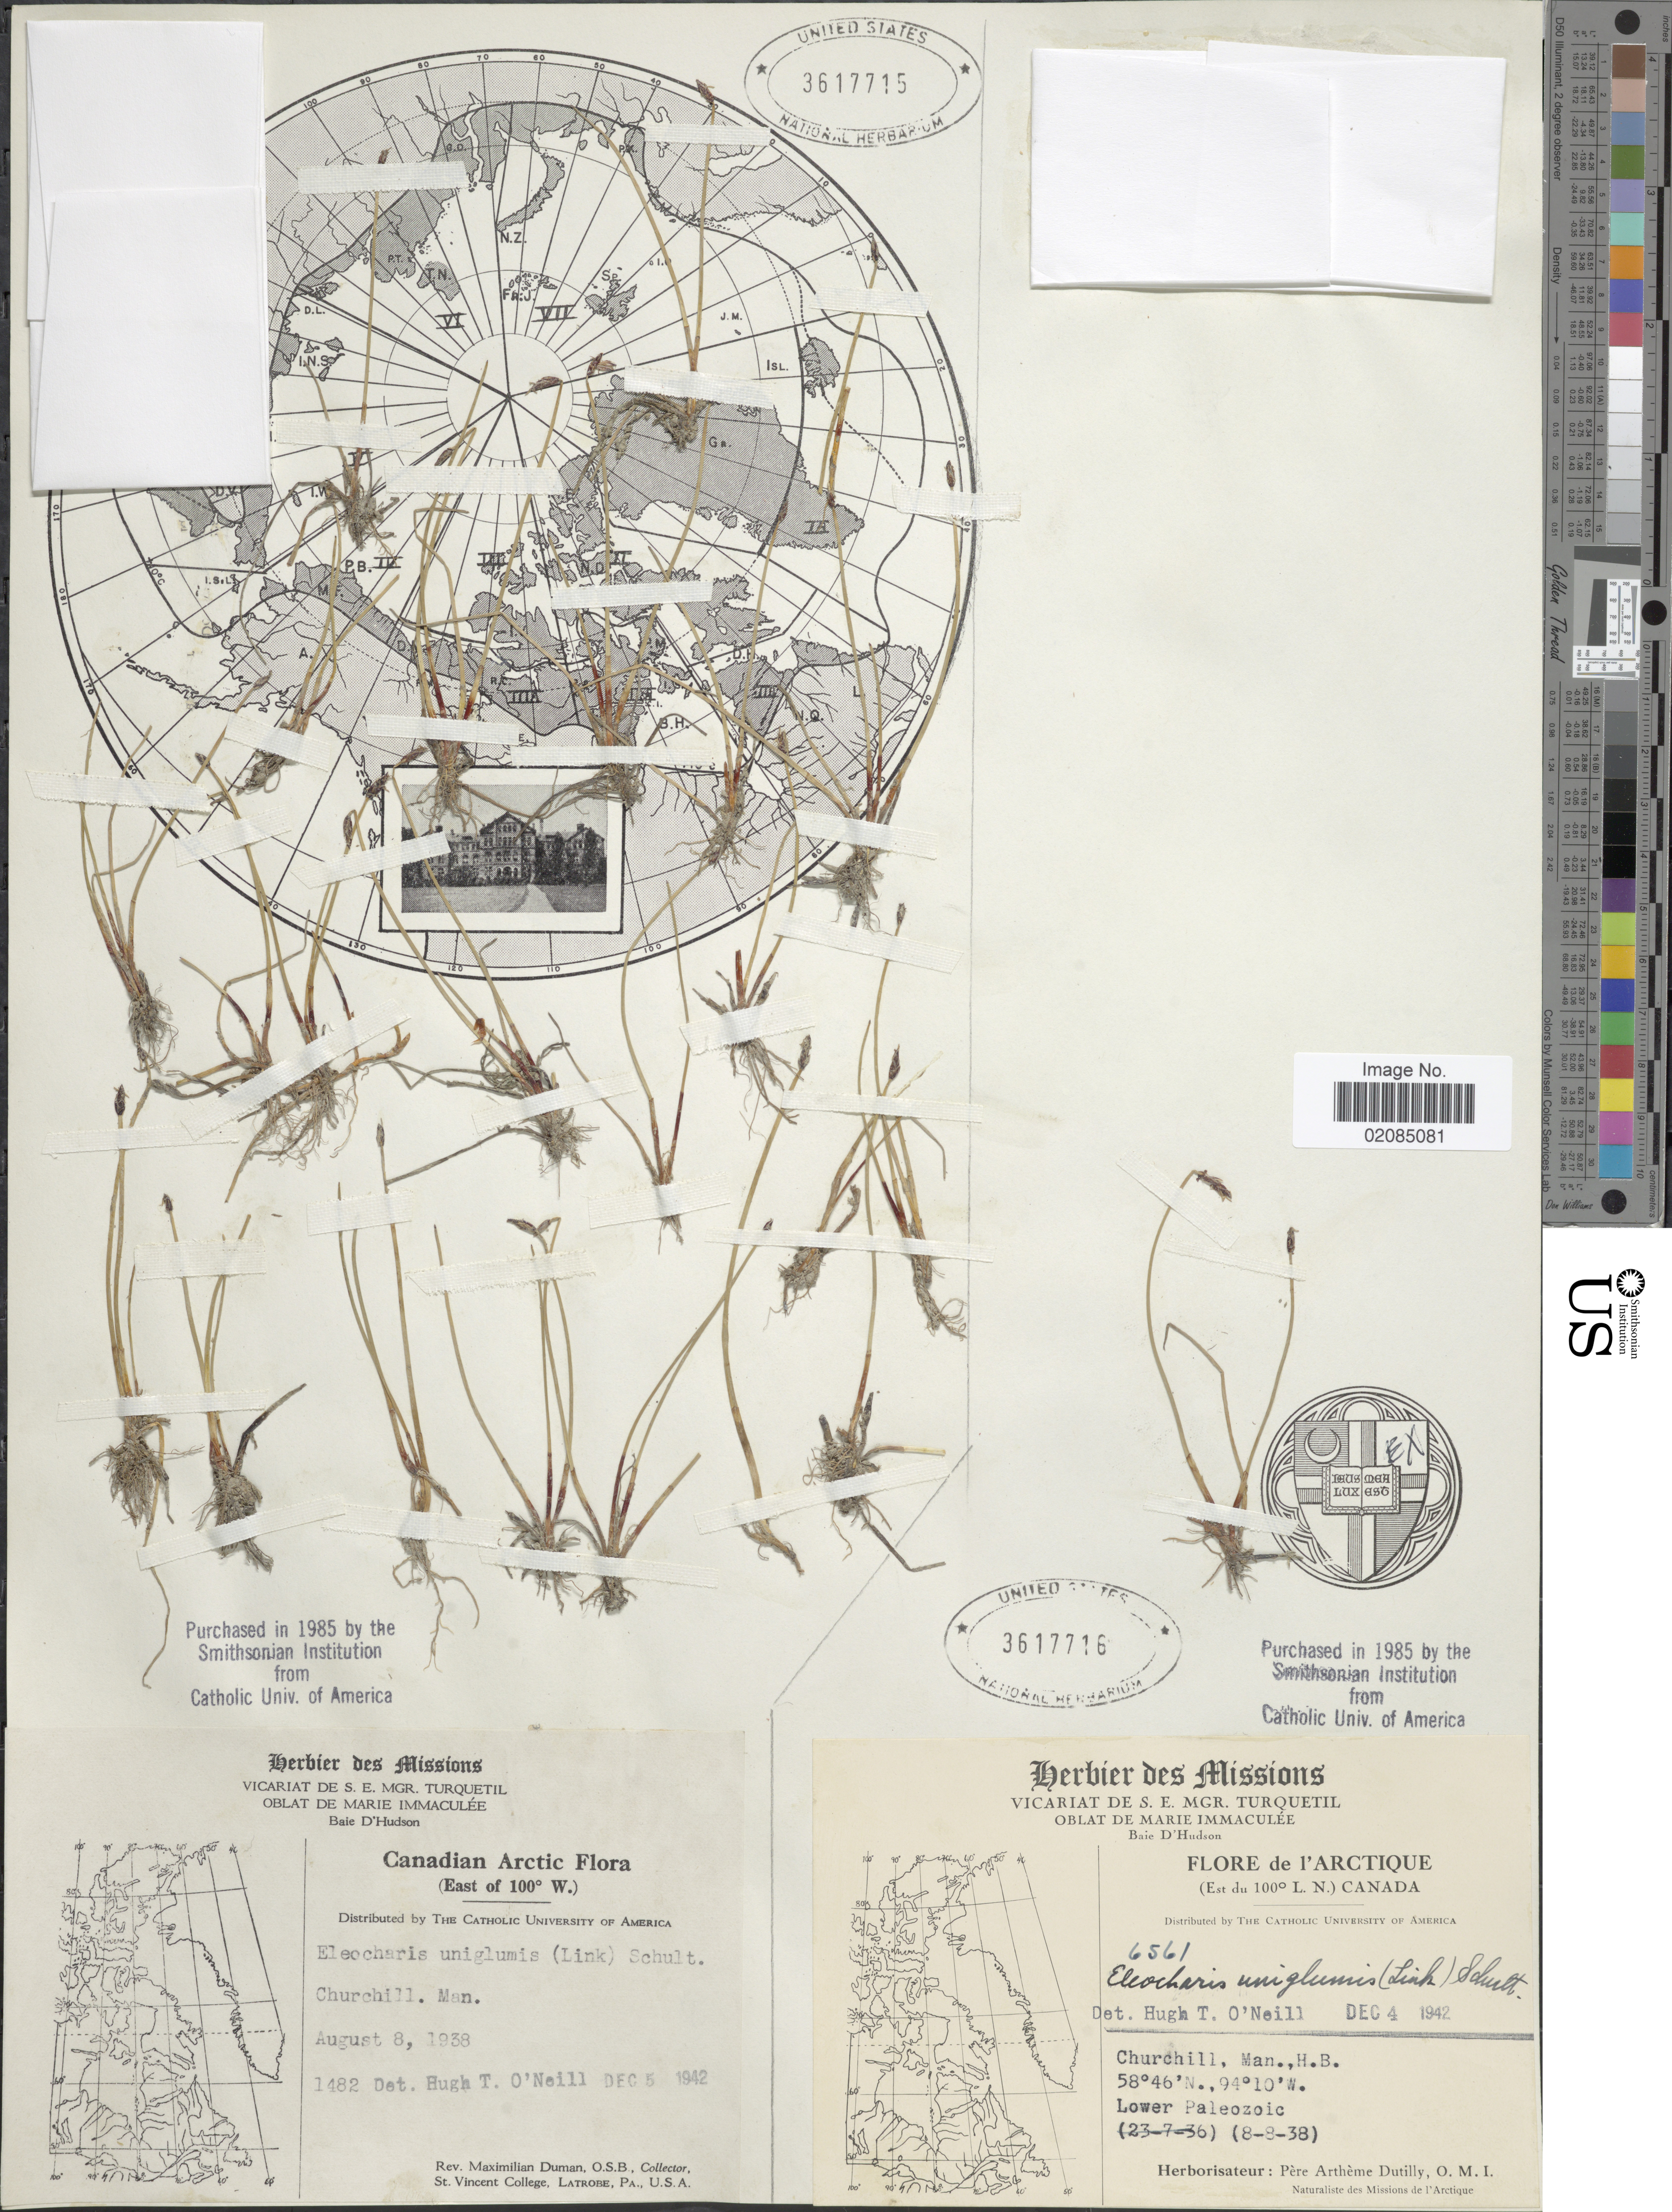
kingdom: Plantae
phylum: Tracheophyta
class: Liliopsida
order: Poales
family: Cyperaceae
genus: Eleocharis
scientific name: Eleocharis uniglumis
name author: (Link) Schult.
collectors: P. Dutilly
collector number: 6561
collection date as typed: Transcribed d/m/y: 8/8/38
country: Canada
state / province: Manitoba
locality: L'Arctique (Est du 100 degrees L.N.), Churchill, Man., H.B.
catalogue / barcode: US 3617716